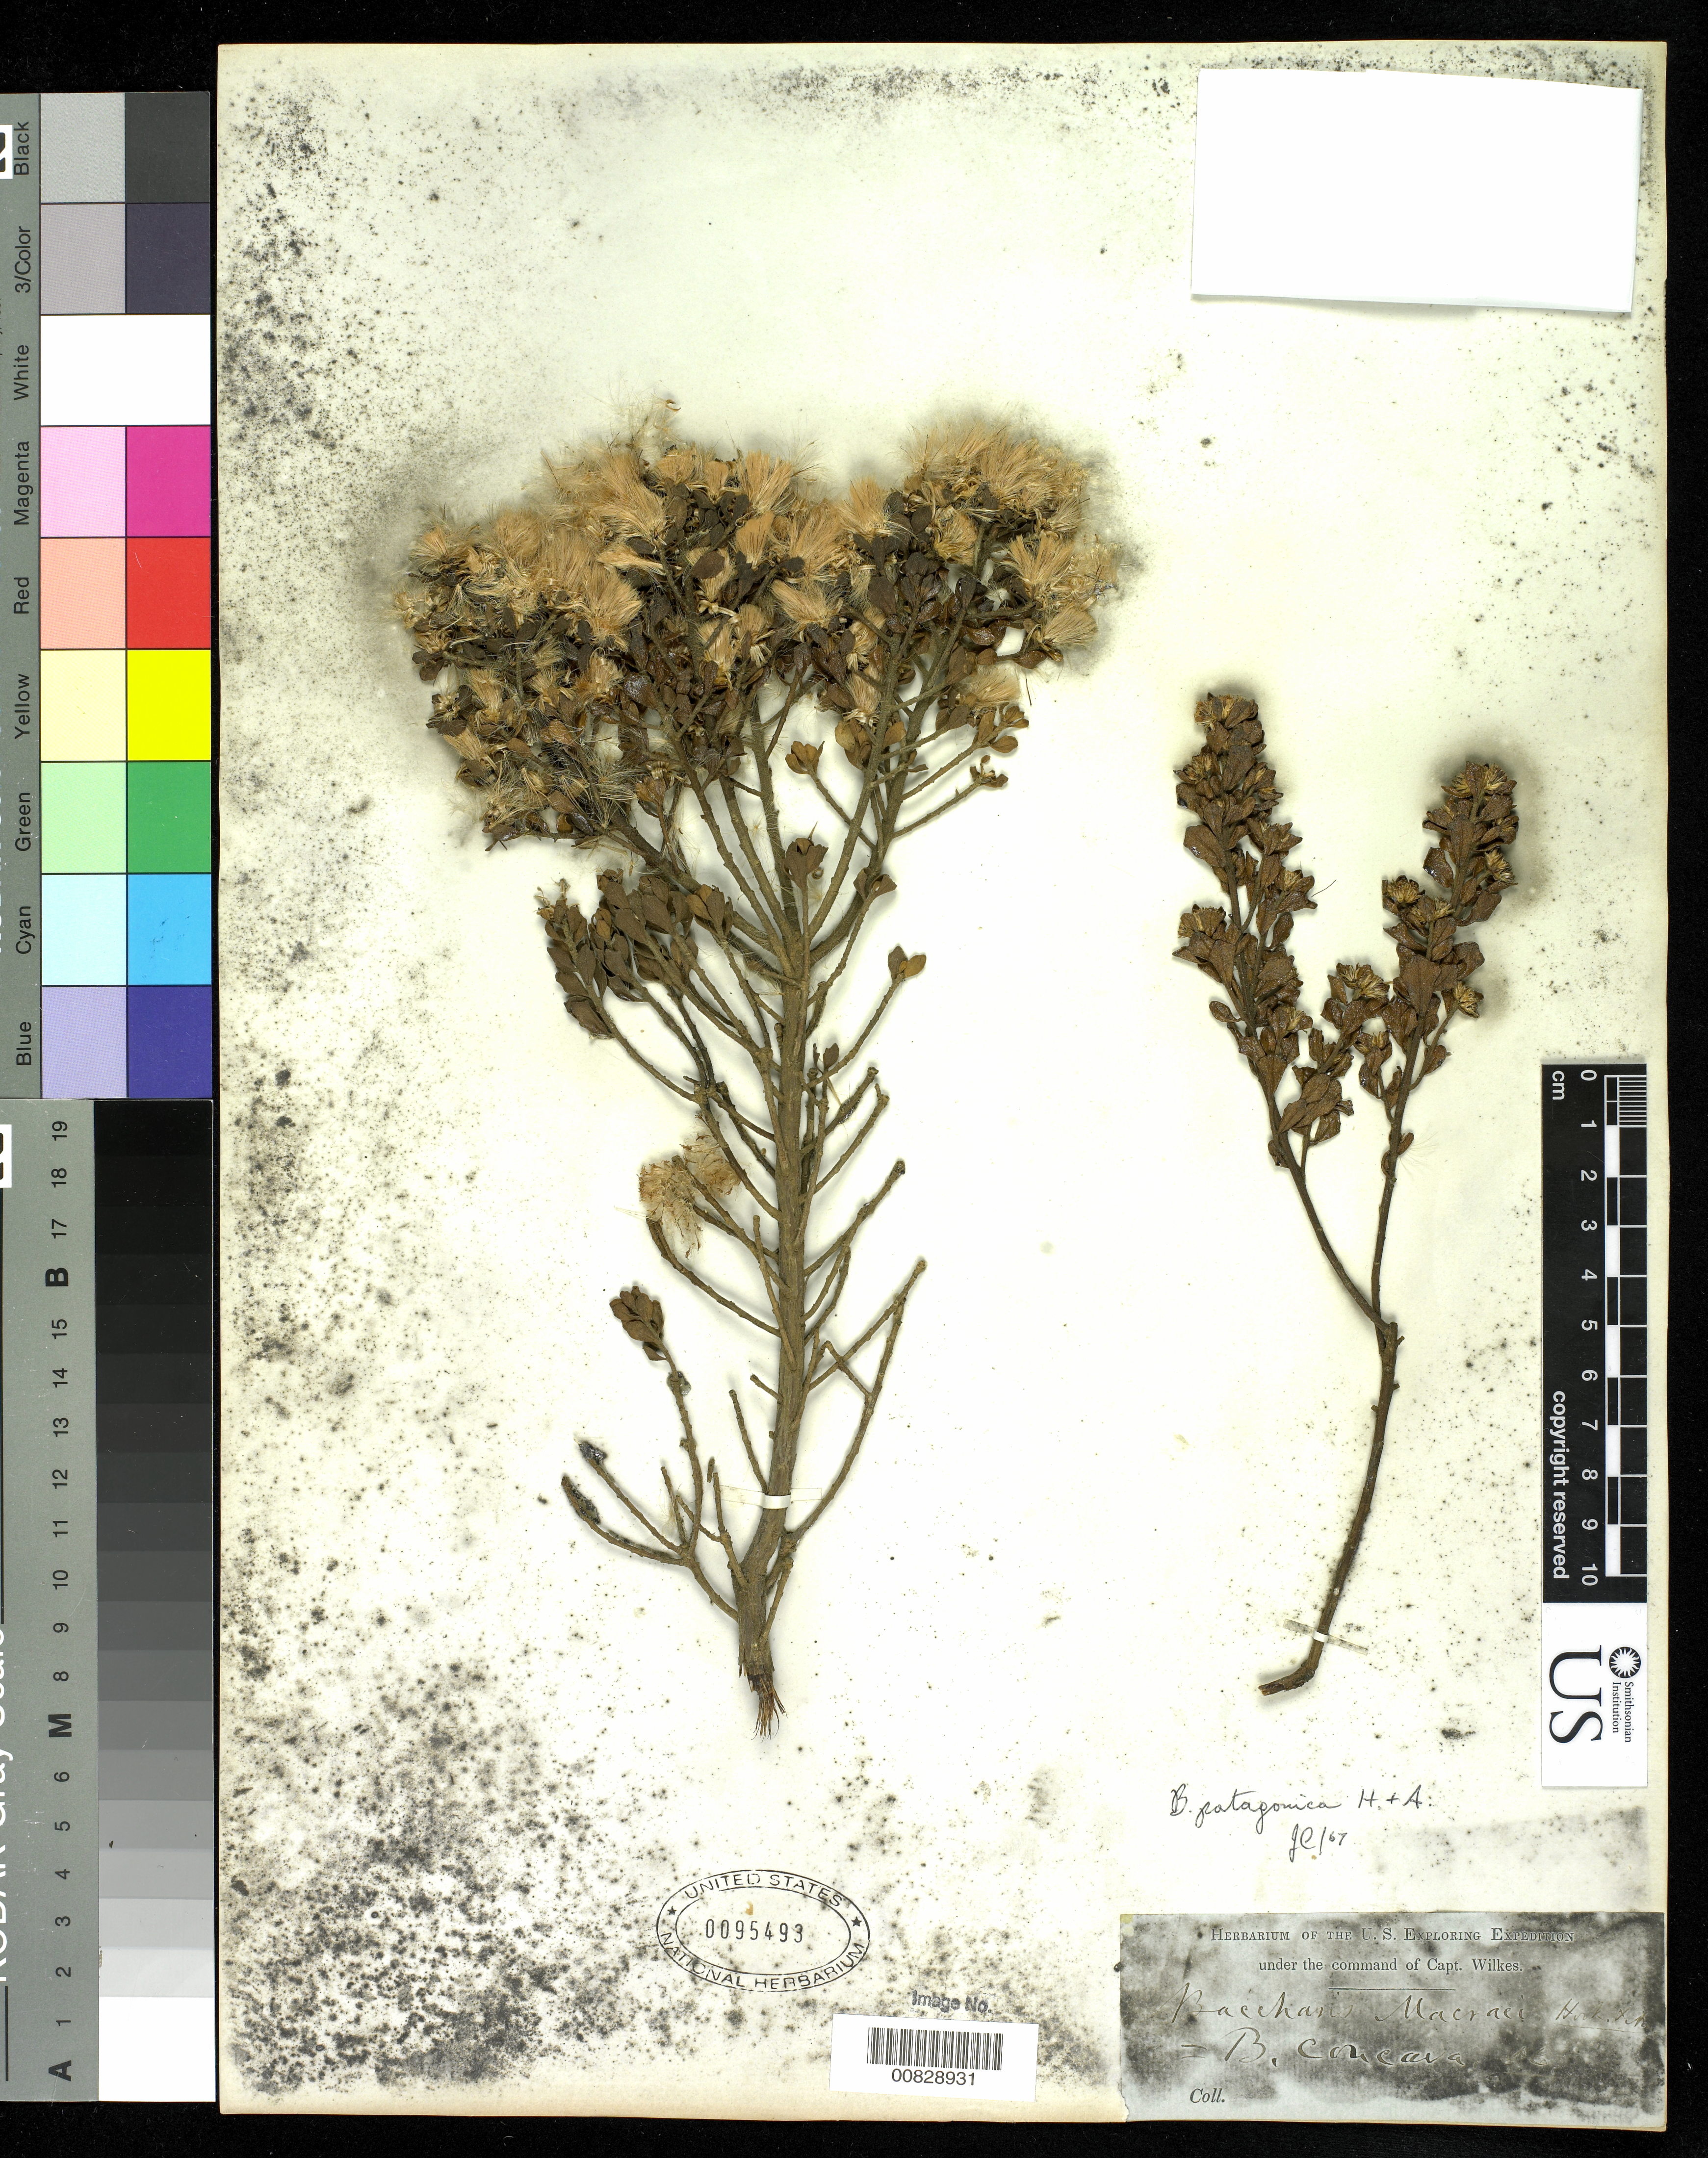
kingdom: Plantae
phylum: Tracheophyta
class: Magnoliopsida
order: Asterales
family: Asteraceae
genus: Baccharis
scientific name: Baccharis patagonica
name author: Hook. & Arn.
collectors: Wilkes Explor. Exped.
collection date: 1838/1842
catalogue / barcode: US 95493